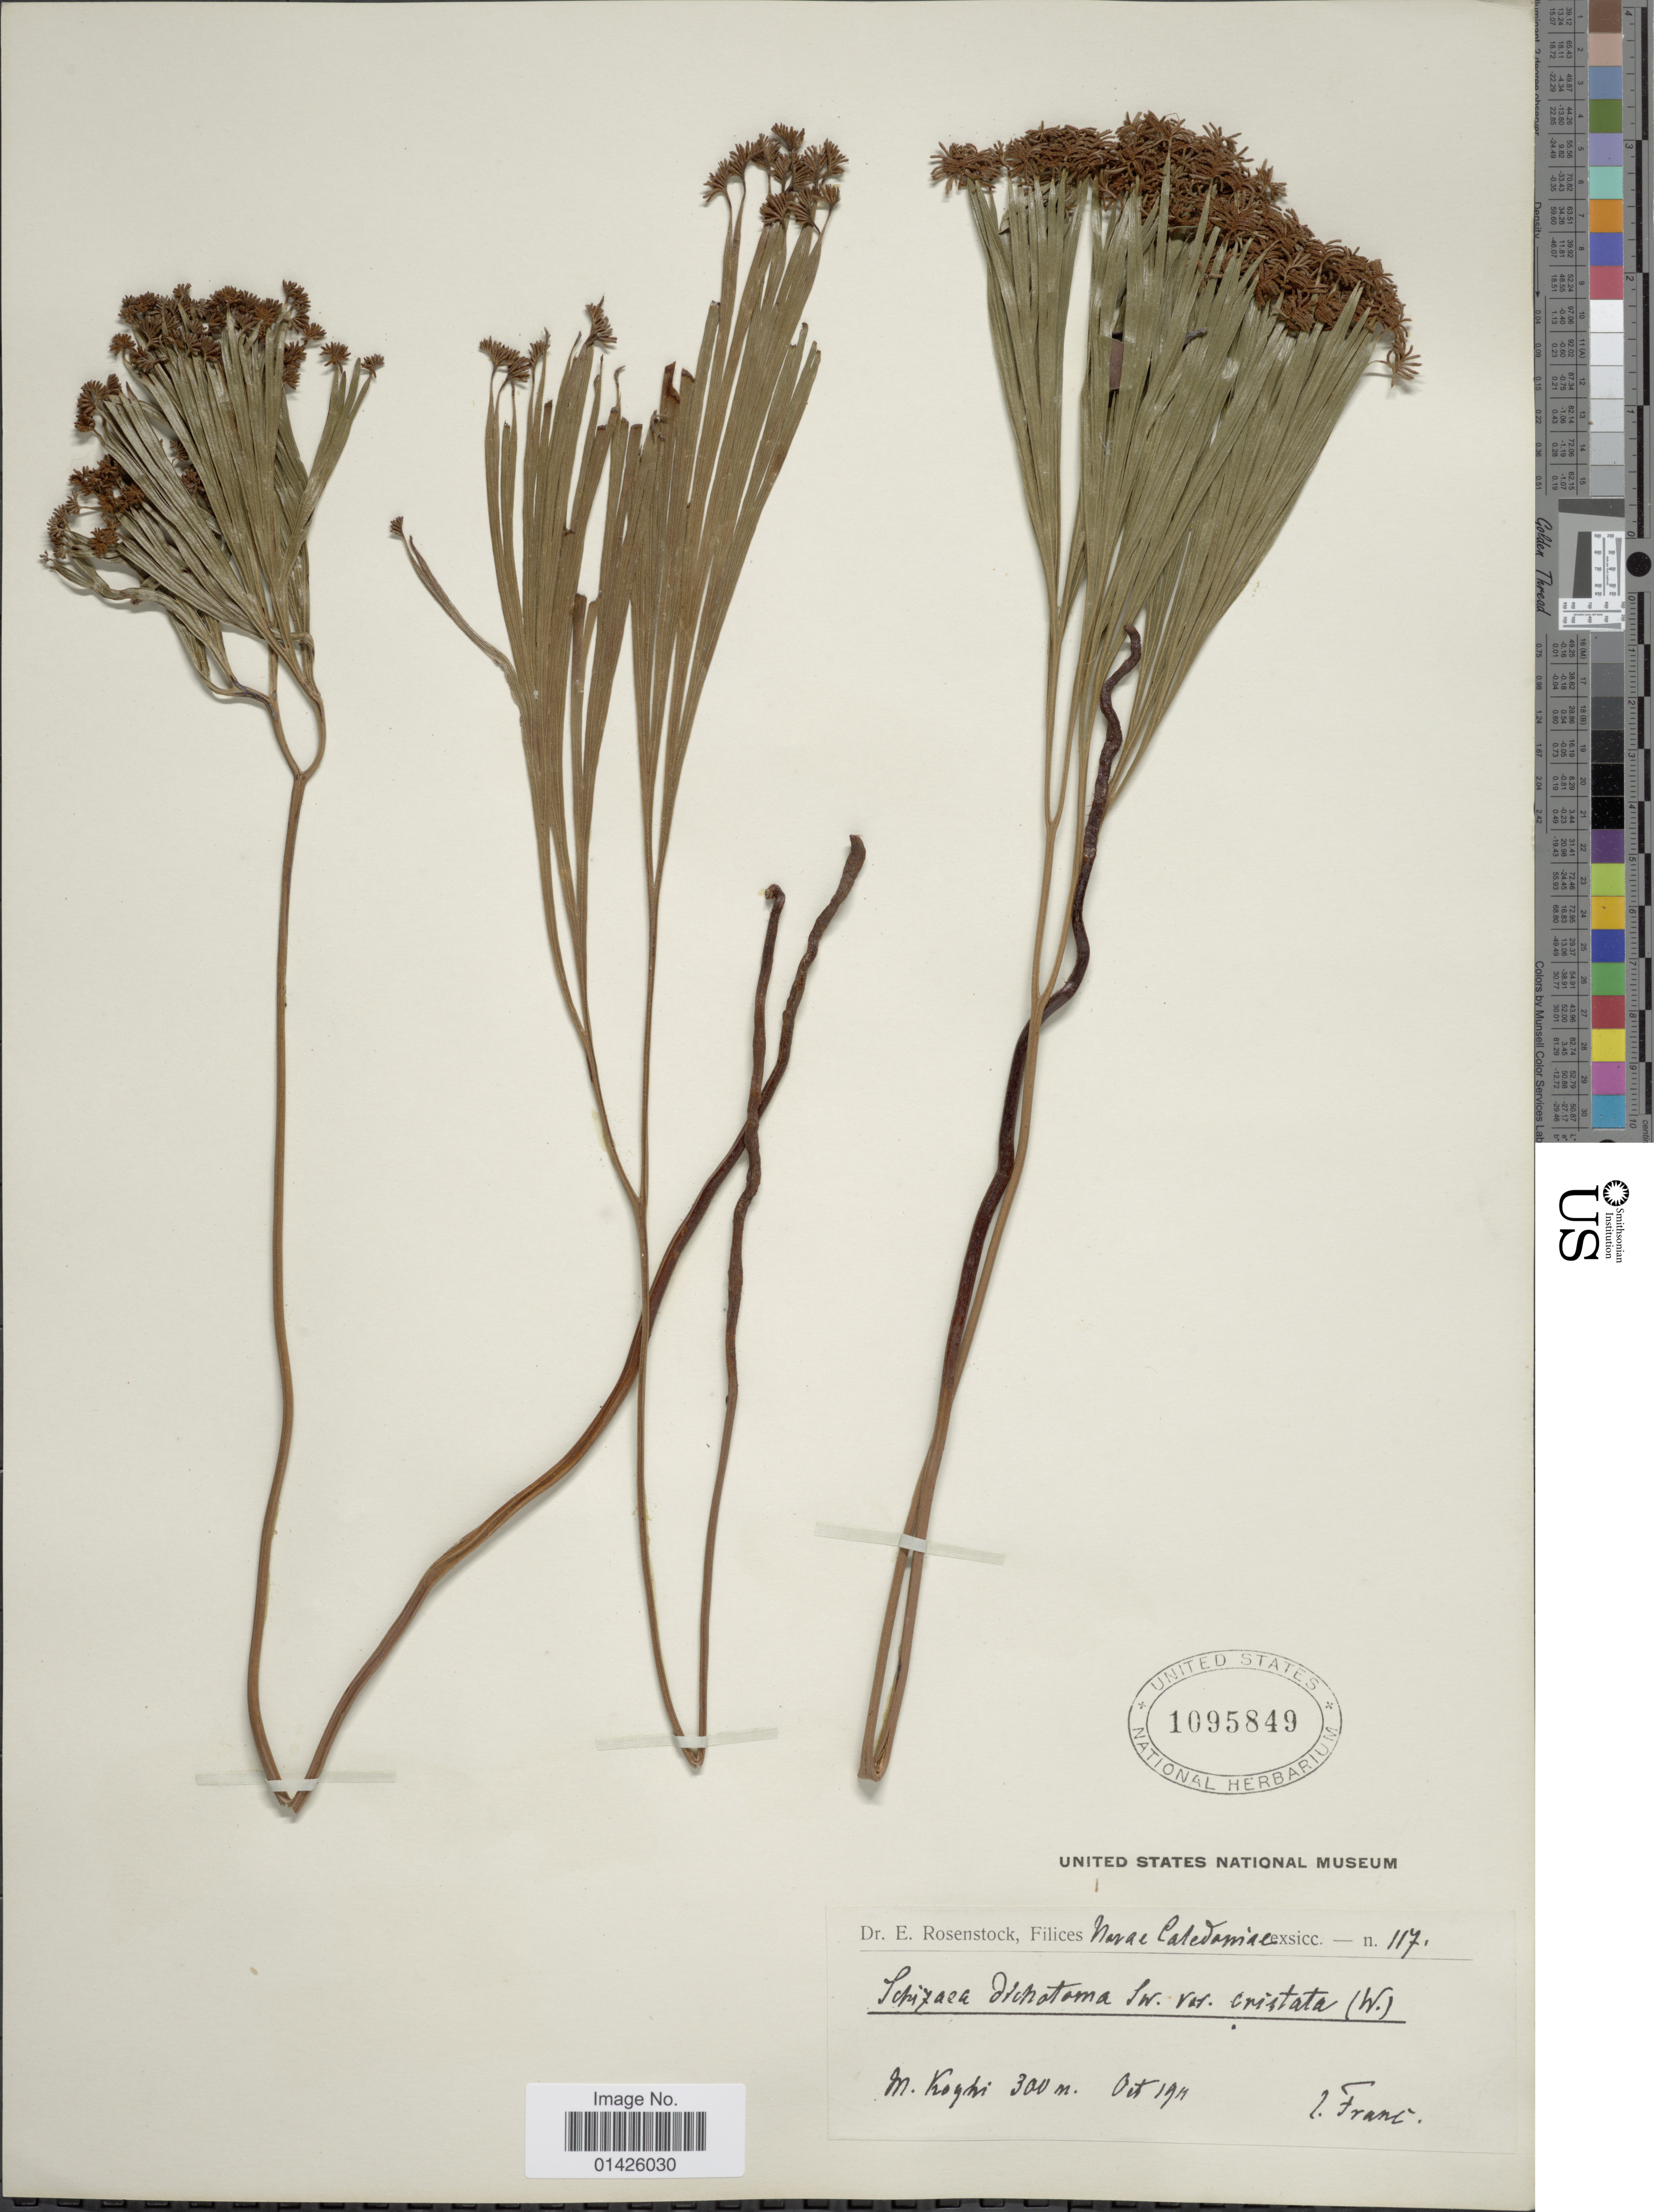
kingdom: Plantae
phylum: Tracheophyta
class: Polypodiopsida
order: Schizaeales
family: Schizaeaceae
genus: Schizaea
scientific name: Schizaea dichotoma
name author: (L.) J. Sm.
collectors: Franc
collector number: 117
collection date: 1911-10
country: New Caledonia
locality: M Koghi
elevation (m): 300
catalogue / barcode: US 1095849